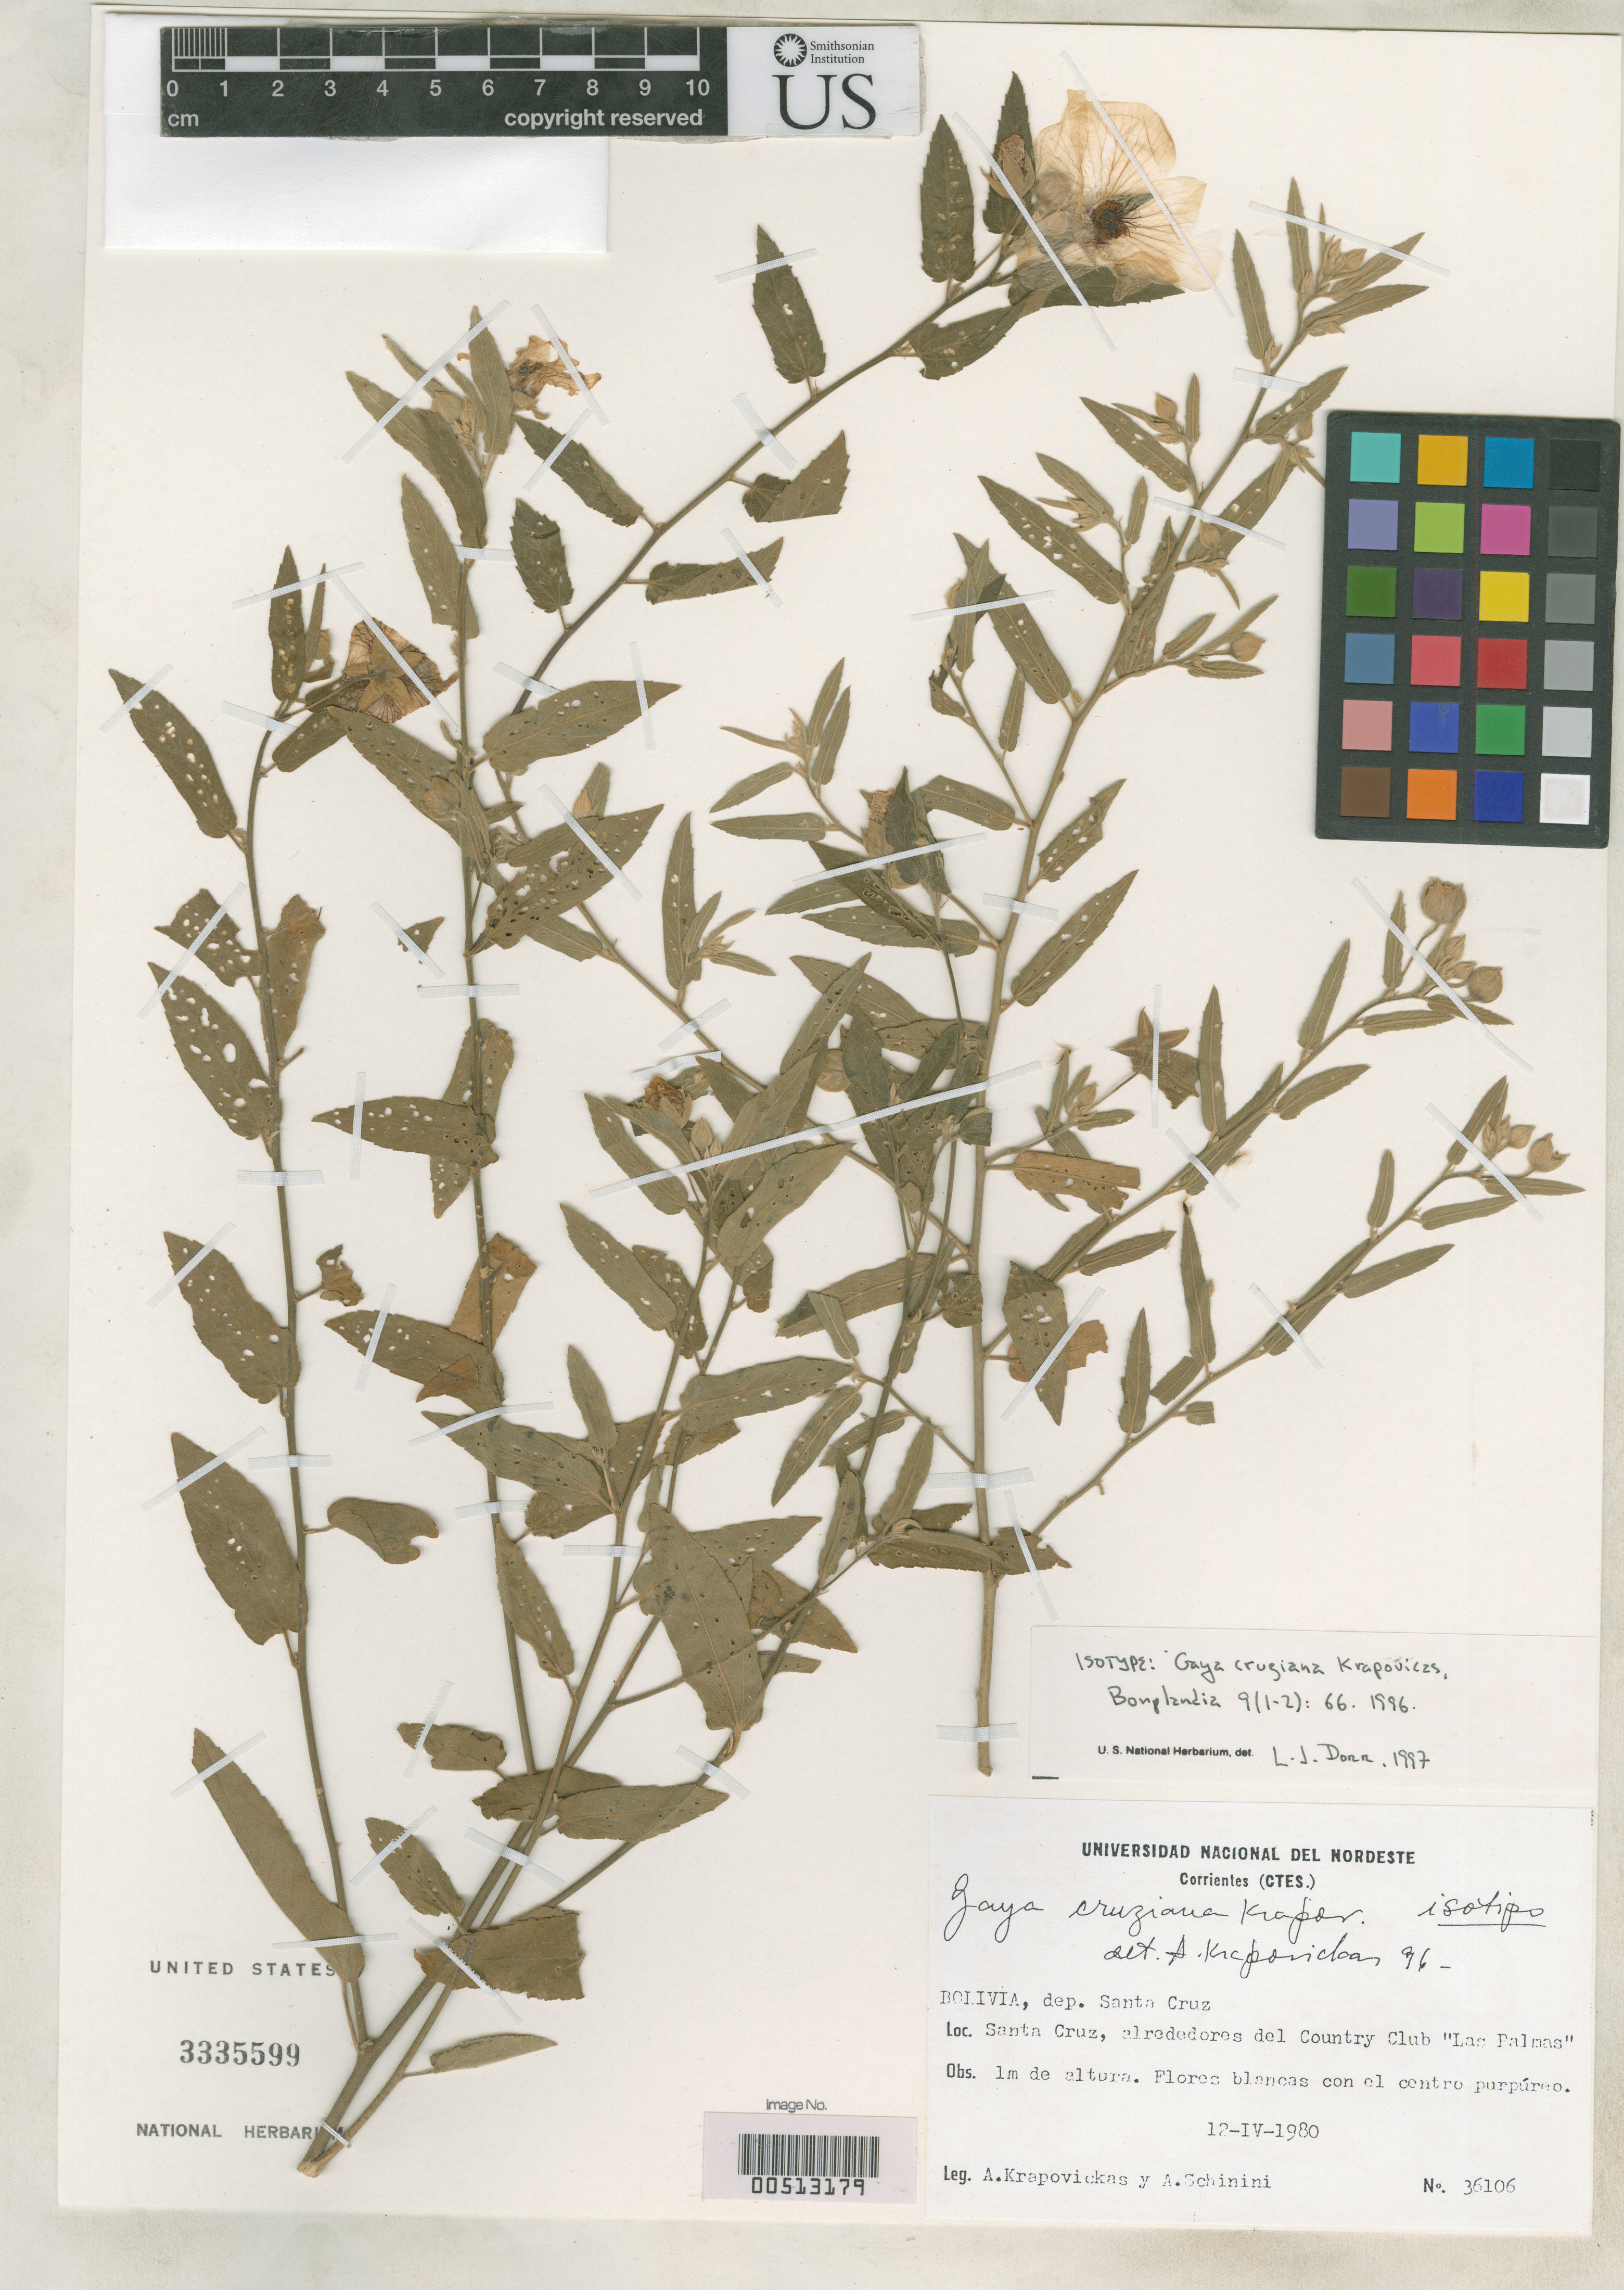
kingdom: Plantae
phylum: Tracheophyta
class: Magnoliopsida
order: Malvales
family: Malvaceae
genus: Gaya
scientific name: Gaya cruziana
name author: Krapov.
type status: Isotype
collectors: A. Krapovickas & A. Schinini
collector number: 36106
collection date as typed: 12 Apr 1980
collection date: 1980-04-12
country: Bolivia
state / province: Santa Cruz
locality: Santa Cruz, Alrededores del Country Club "Las Palmas".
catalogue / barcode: US 3335599